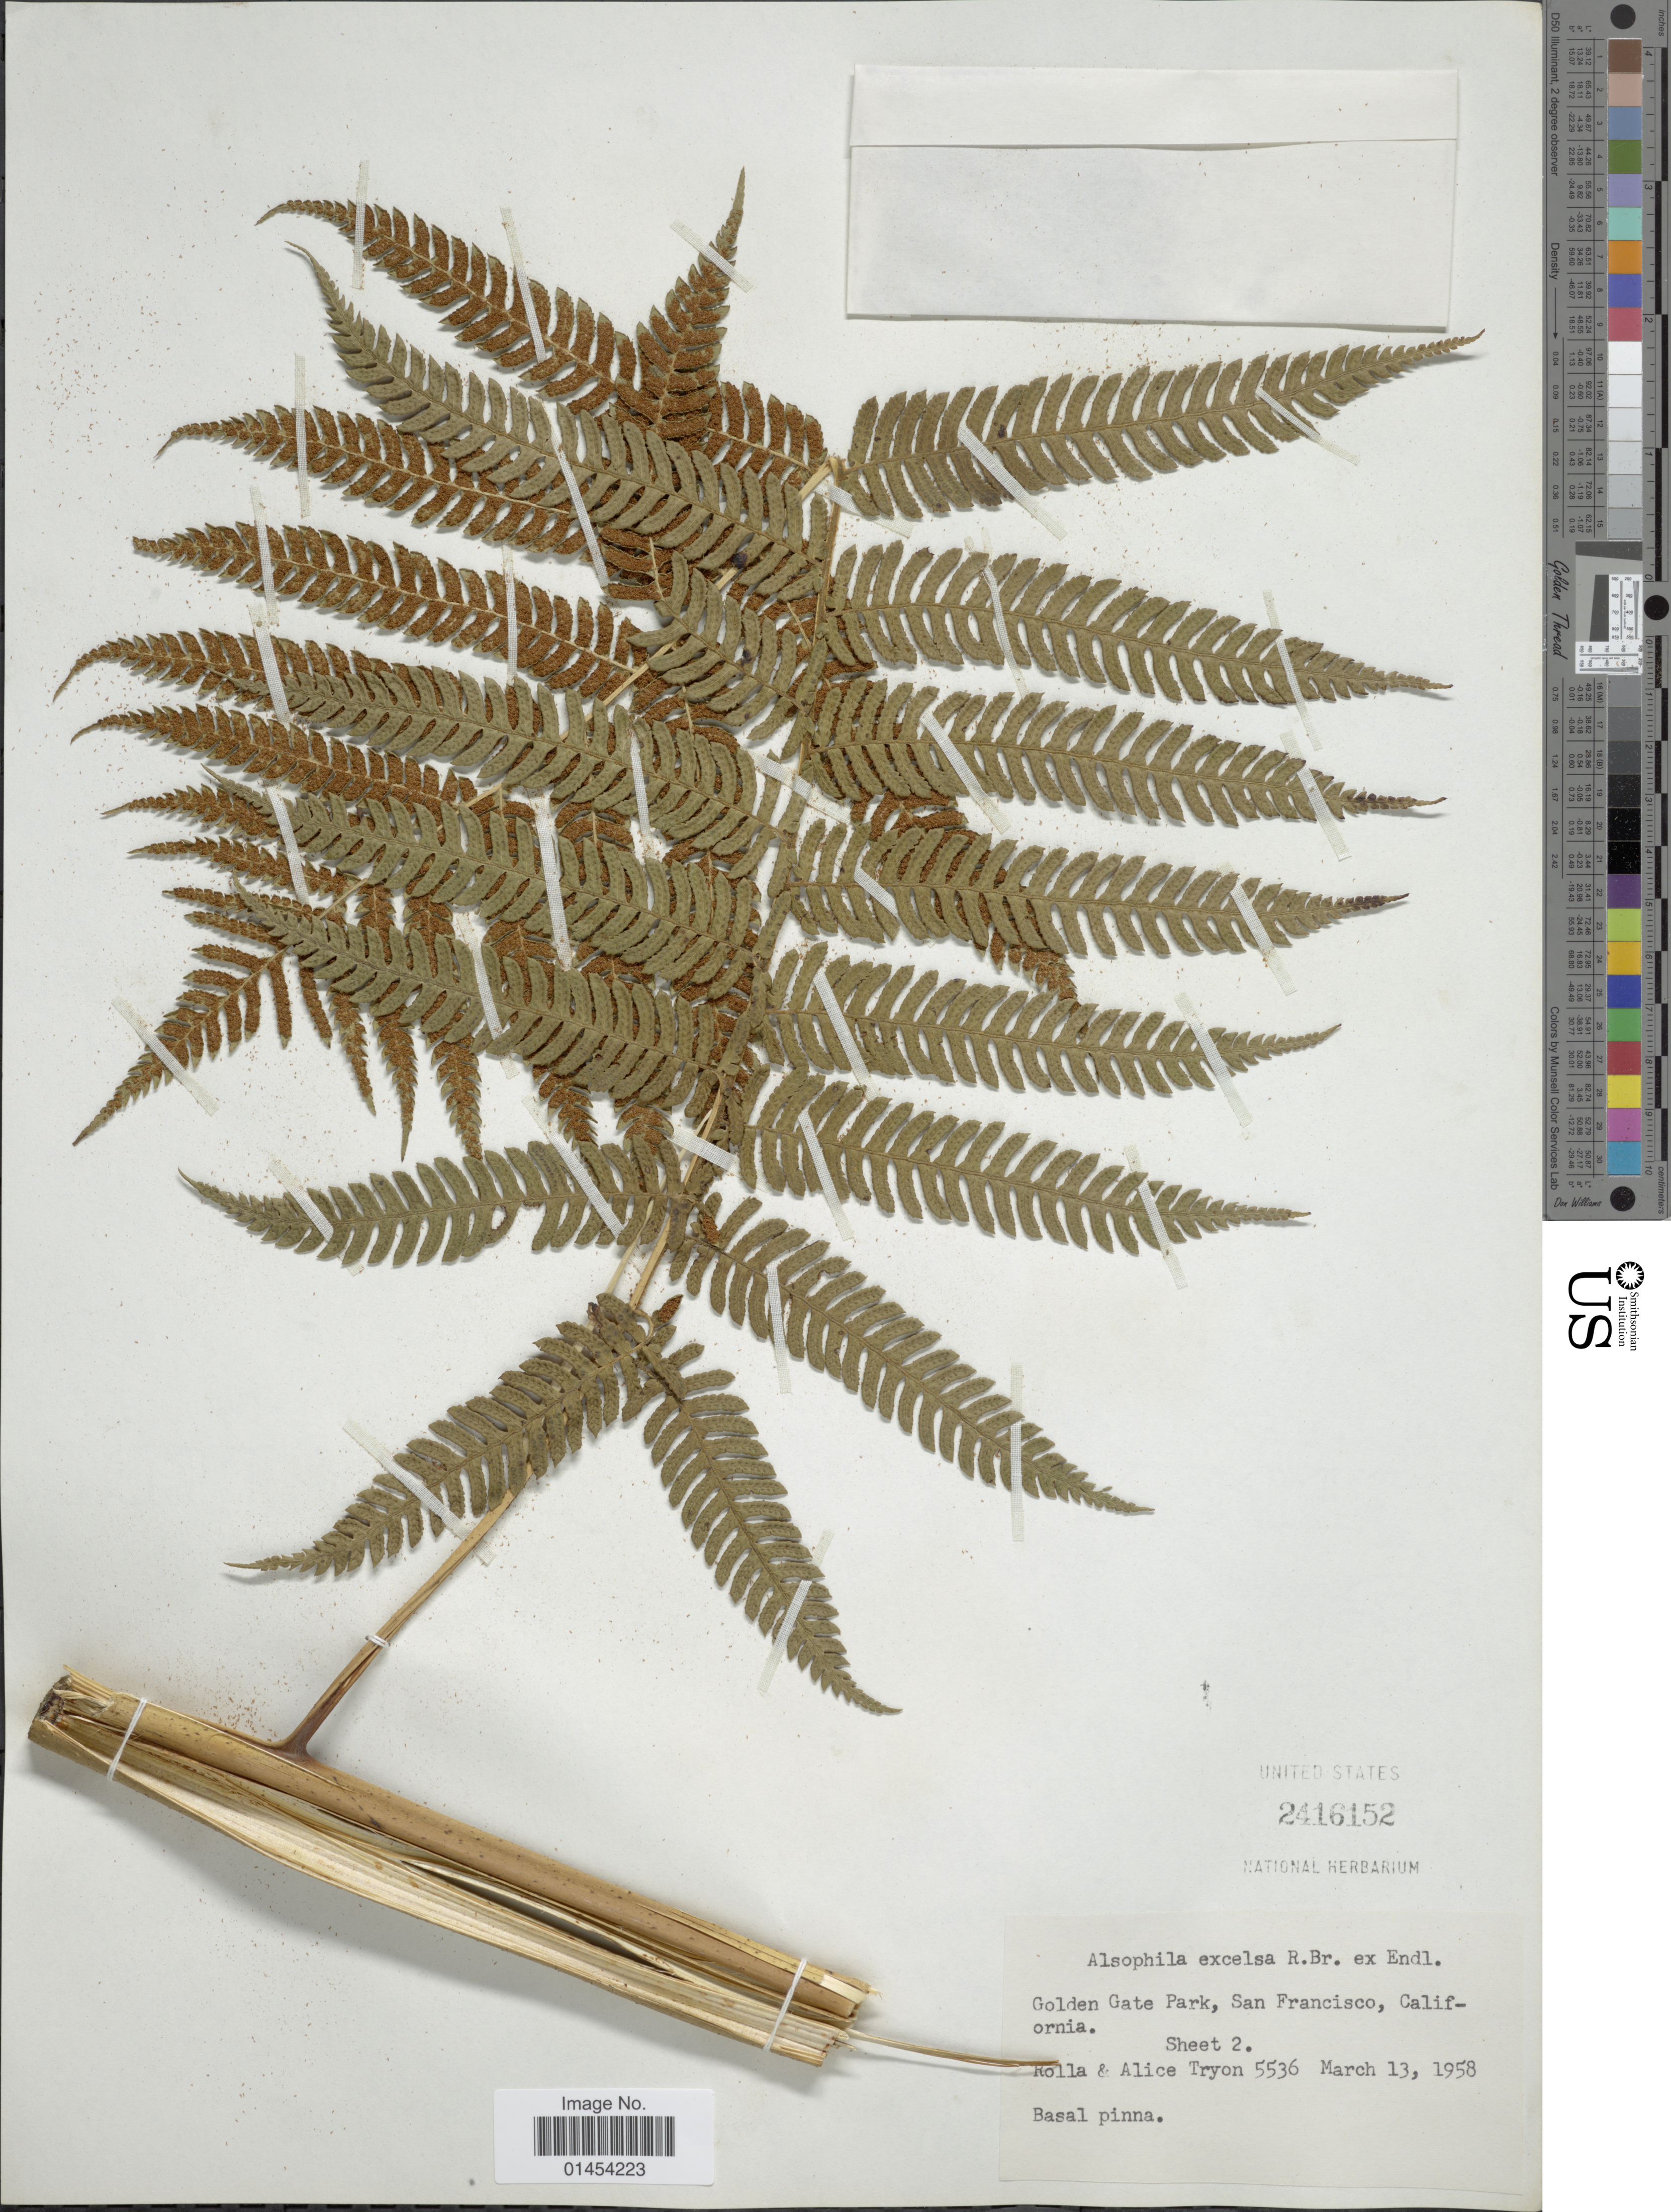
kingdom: Plantae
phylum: Tracheophyta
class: Polypodiopsida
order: Cyatheales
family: Cyatheaceae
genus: Alsophila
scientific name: Alsophila excelsa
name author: R. Br.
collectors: R. M. Tryon & A. F. Tryon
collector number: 5536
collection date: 1958-03-13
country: United States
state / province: California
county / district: San Francisco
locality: Golden Gate Park, San Francisco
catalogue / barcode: US 2416152